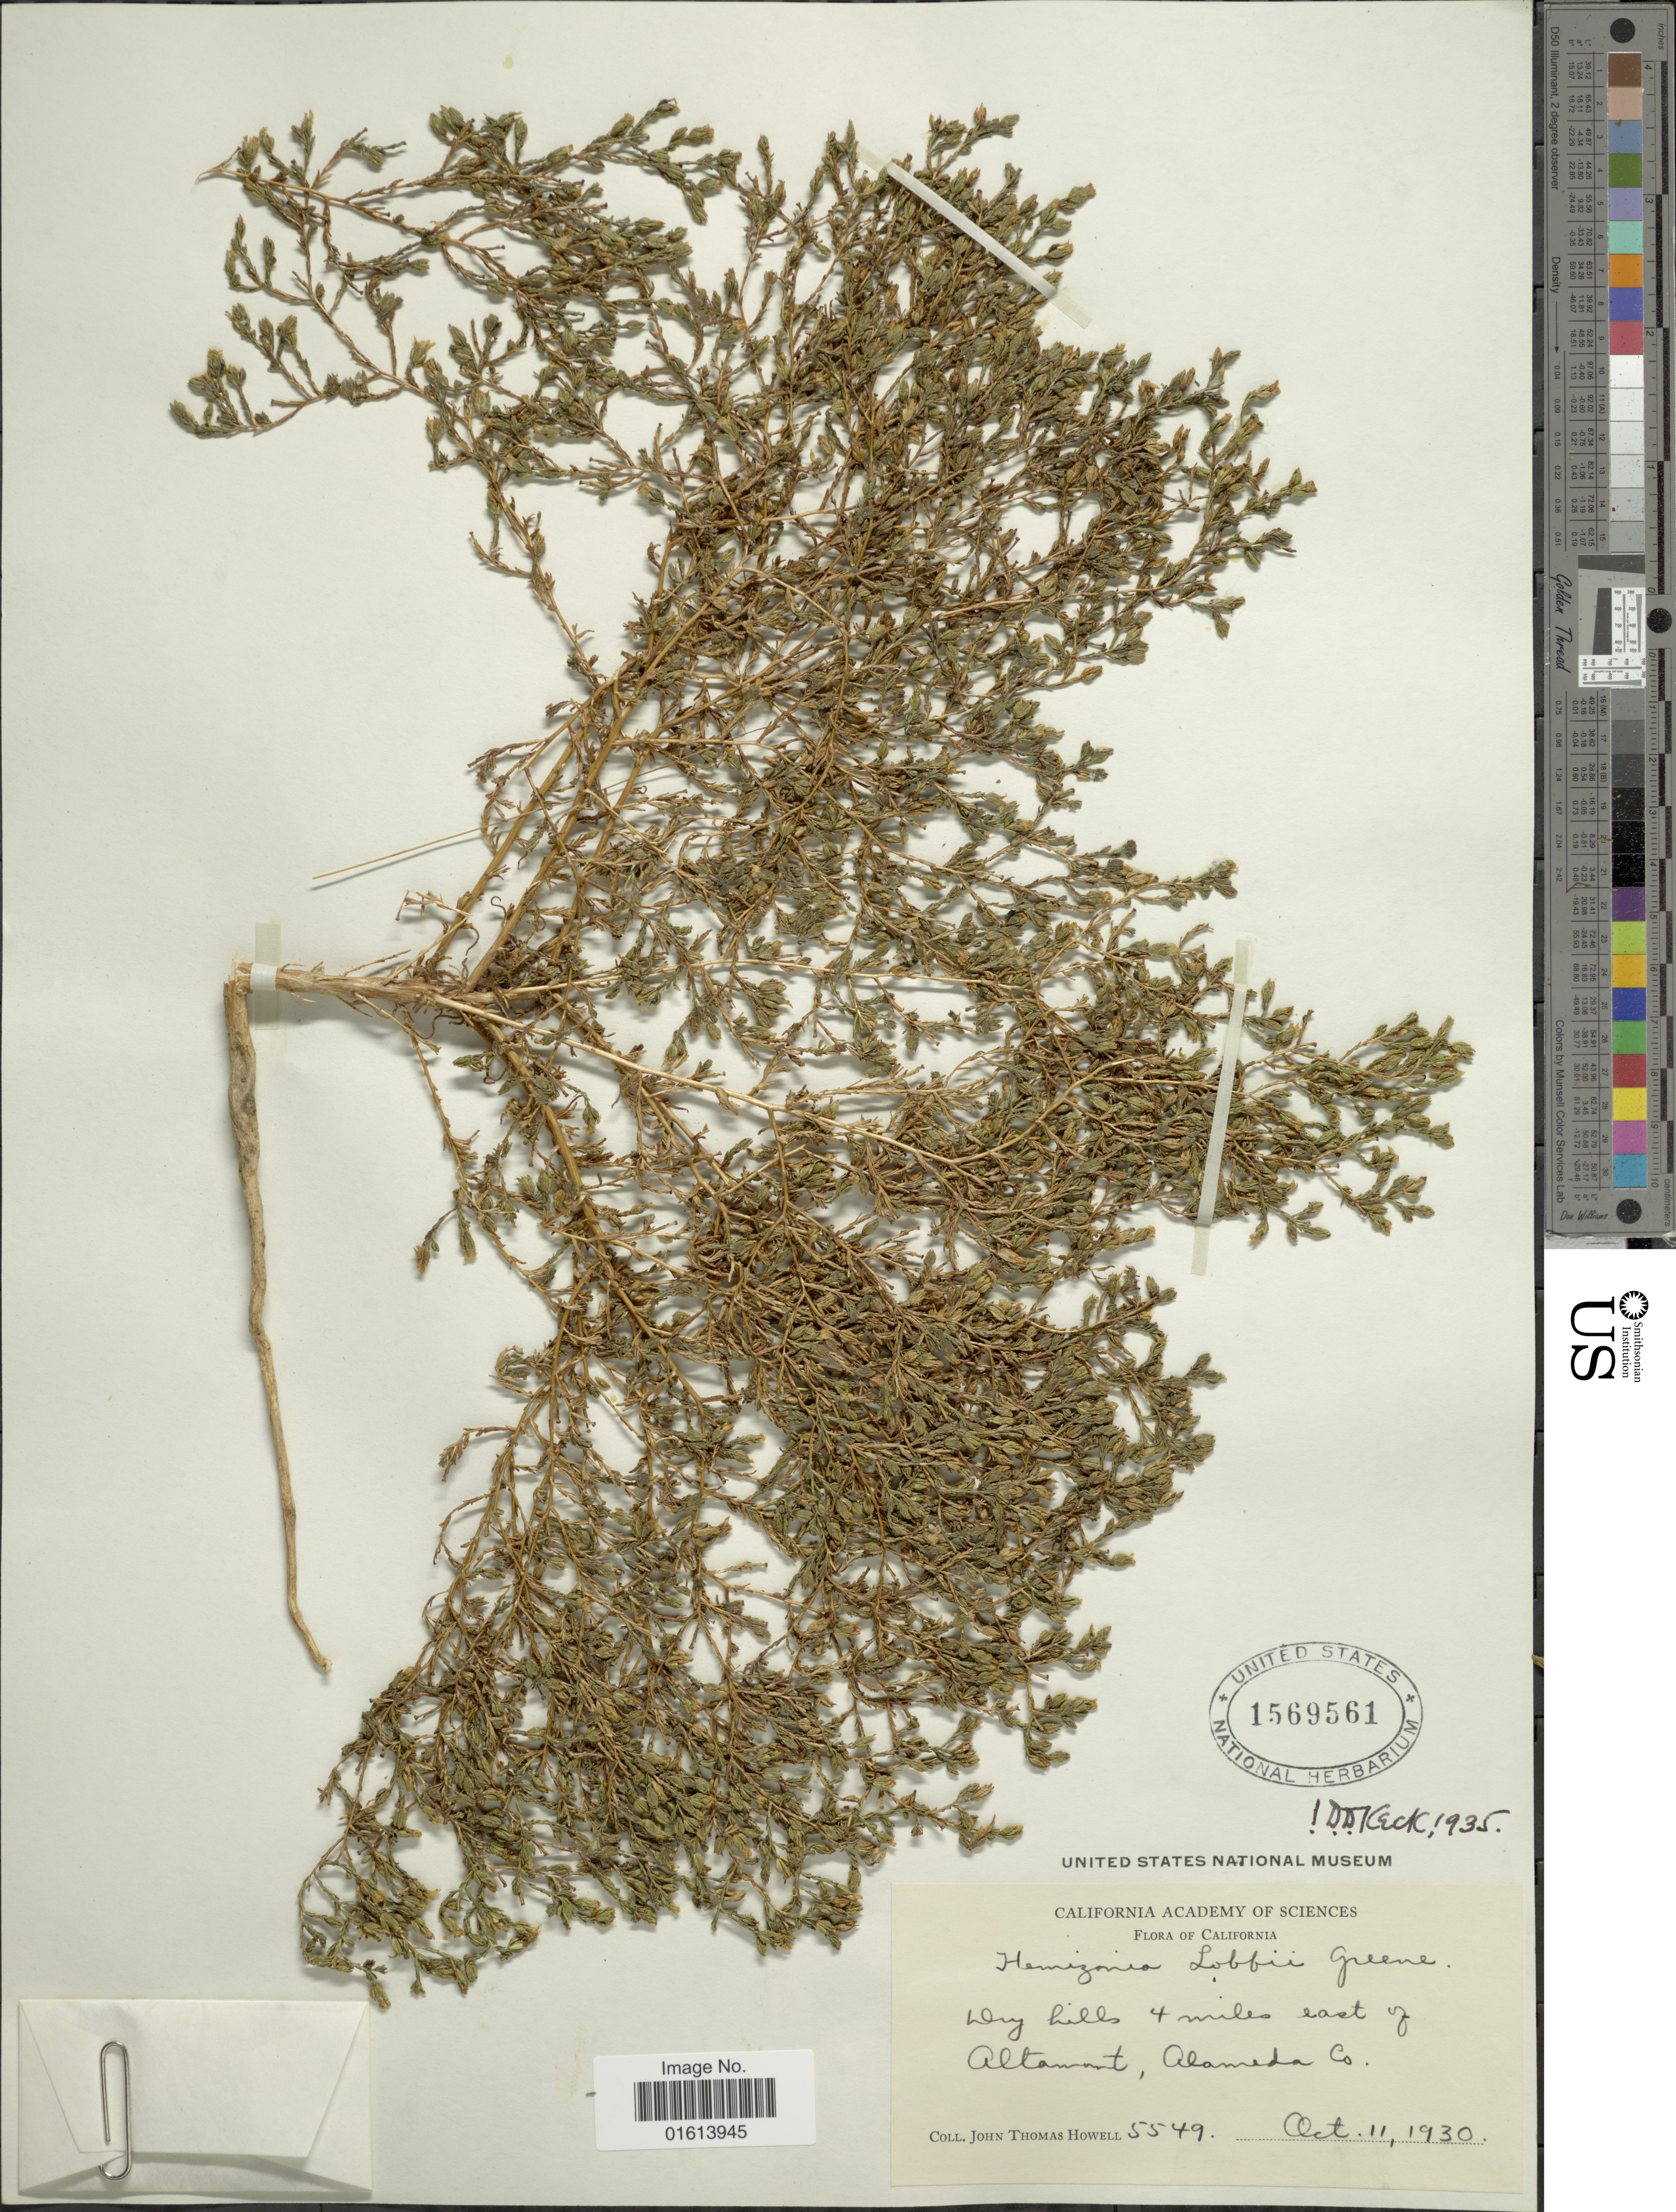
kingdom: Plantae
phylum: Tracheophyta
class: Magnoliopsida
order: Asterales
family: Asteraceae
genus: Deinandra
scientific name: Deinandra lobbii subsp. lobbii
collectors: J. T. Howell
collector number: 5549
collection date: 1930-10-11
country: United States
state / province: California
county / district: Alameda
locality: California. Dry hills 4 miles east of Atamant, Alameda Co.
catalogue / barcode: US 1569561